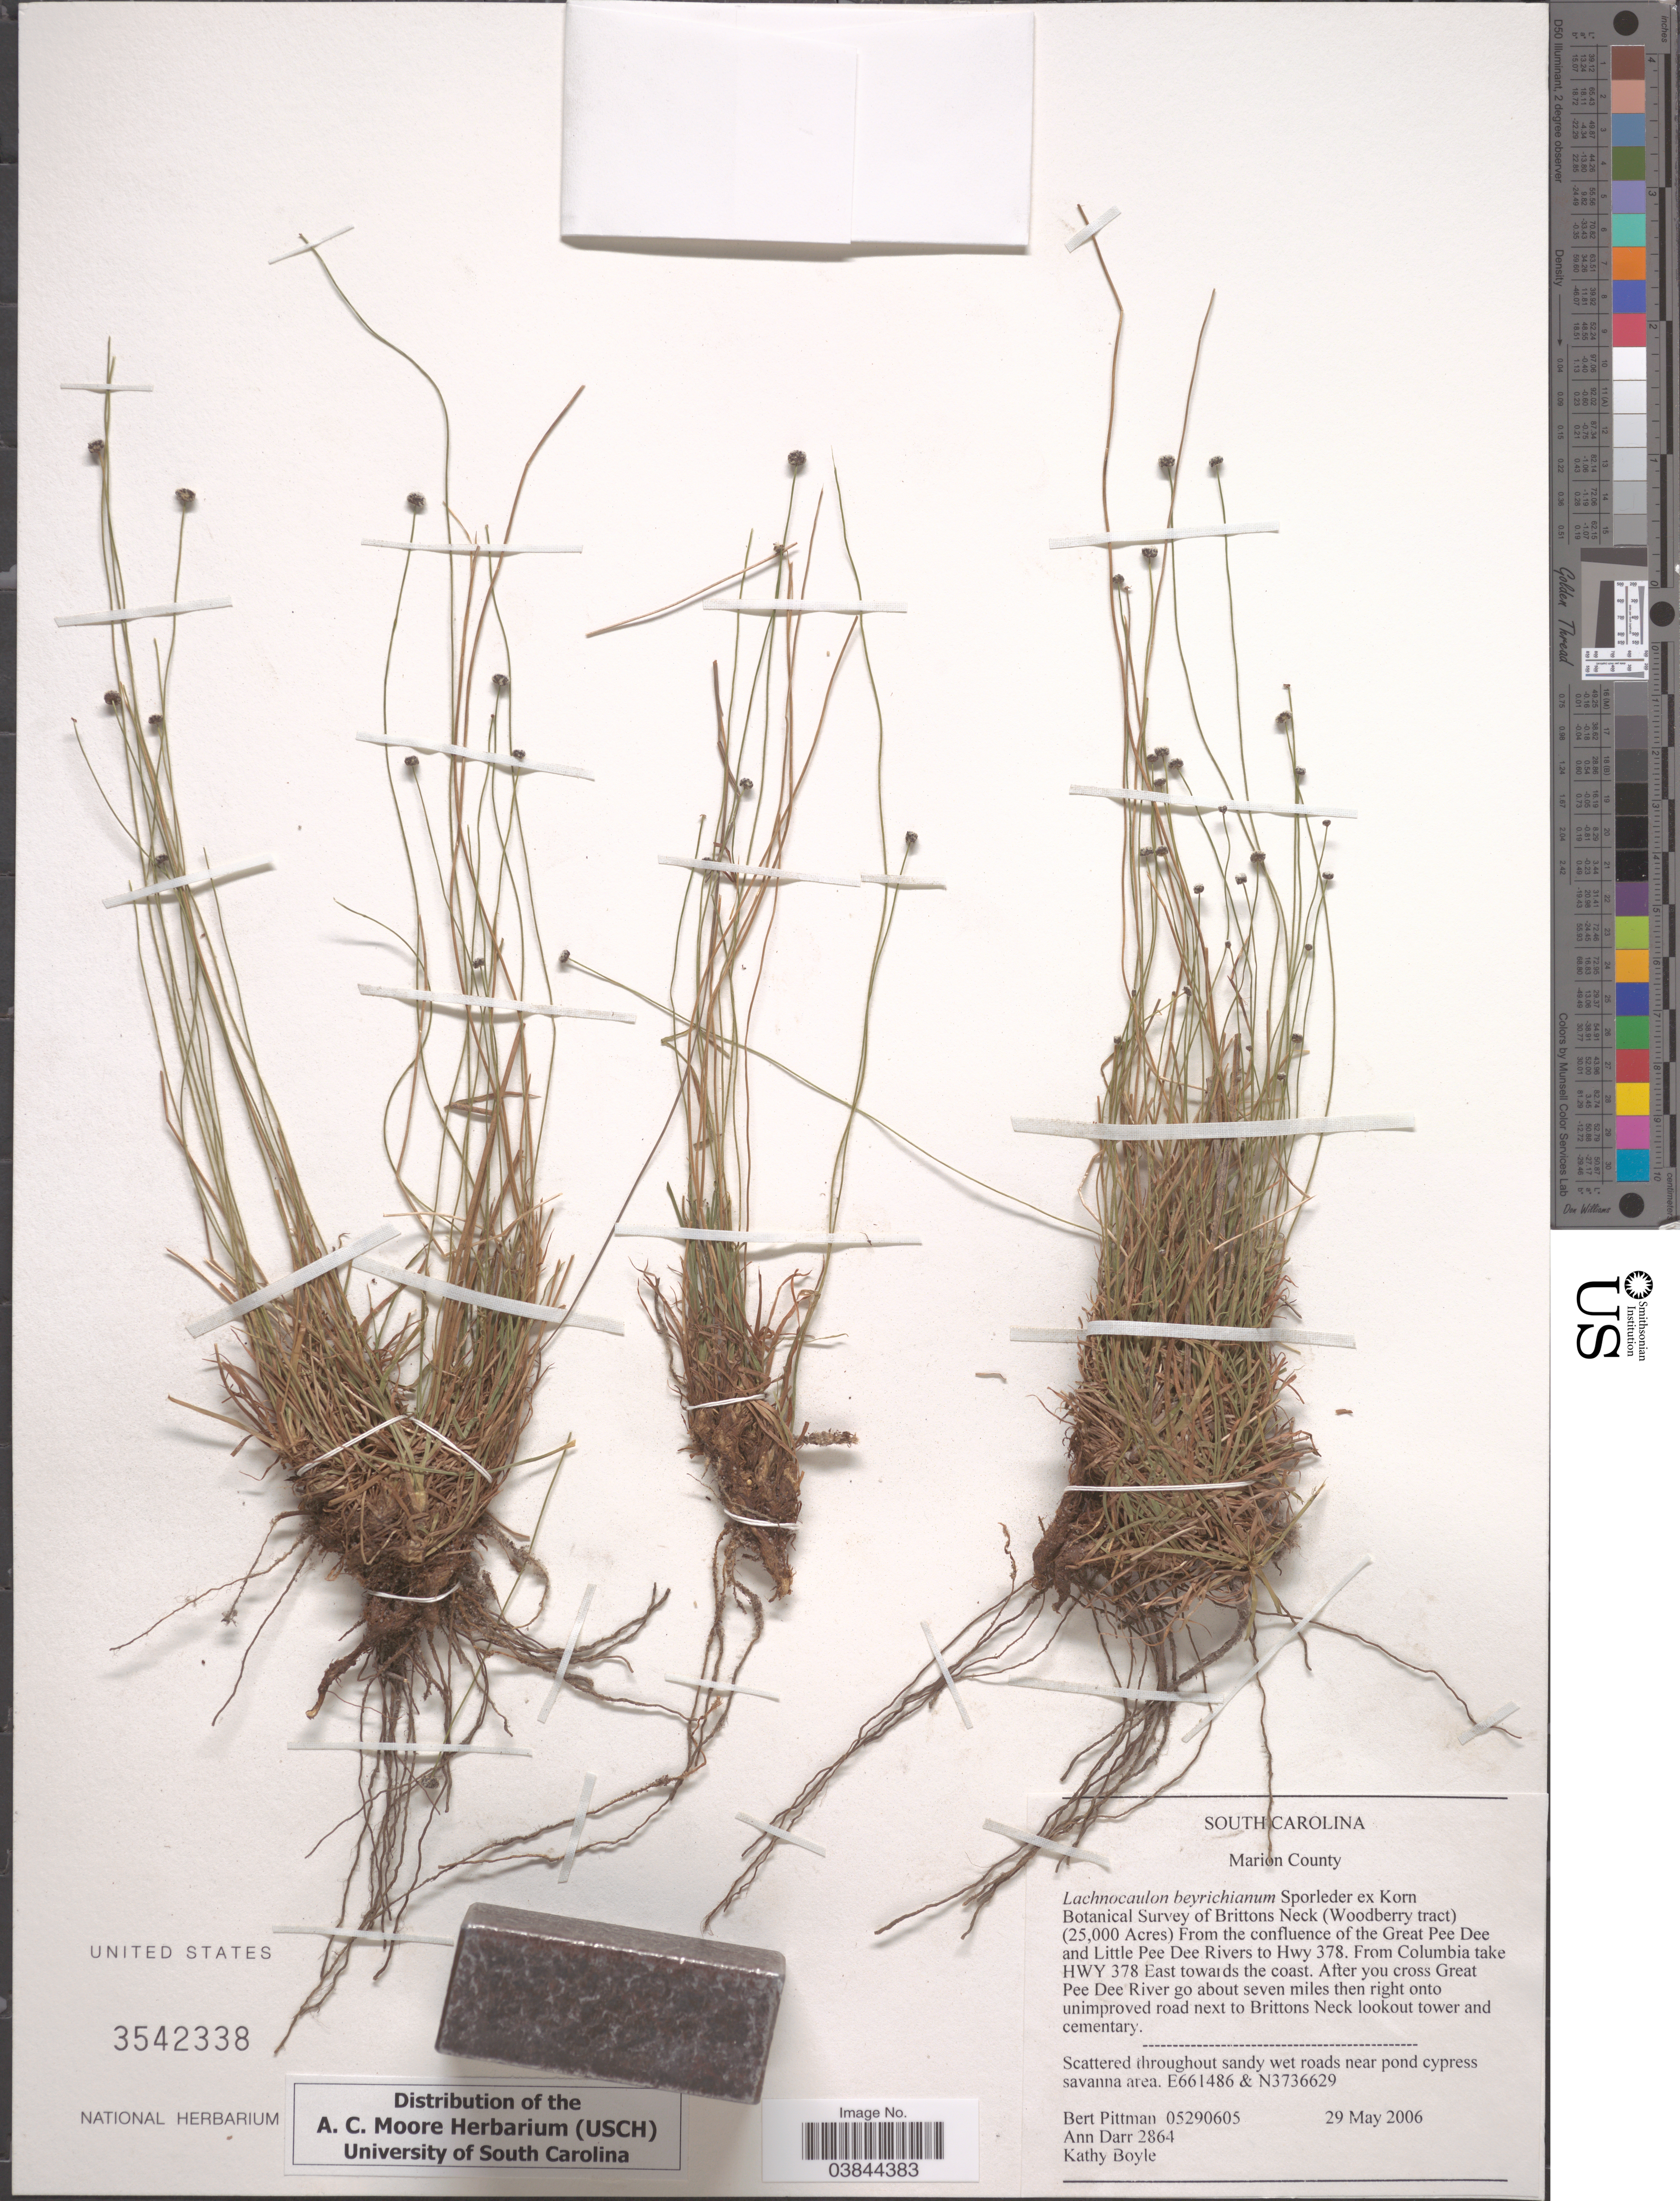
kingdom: Plantae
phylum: Tracheophyta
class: Liliopsida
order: Poales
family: Eriocaulaceae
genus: Lachnocaulon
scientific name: Lachnocaulon beyrichianum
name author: Sporl. ex Körn.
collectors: B. Pittman, A. Darr & K. Boyle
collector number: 05290605/2864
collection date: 2006-05-29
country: United States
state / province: South Carolina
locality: Marion County. Botanical Survey of Brittons Neck (Woodberry tract) (25,000 Acres) From the confluence of the Great Pee Dee and Little Pee Dee Rivers to Hwy 378. From Columbia take HWY 378 East towards the coast. After you cross Great Pee Dee River go about seven miles then right onto unimproved road next to Brittons Neck lookout tower and cemetery.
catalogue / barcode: US 3542338